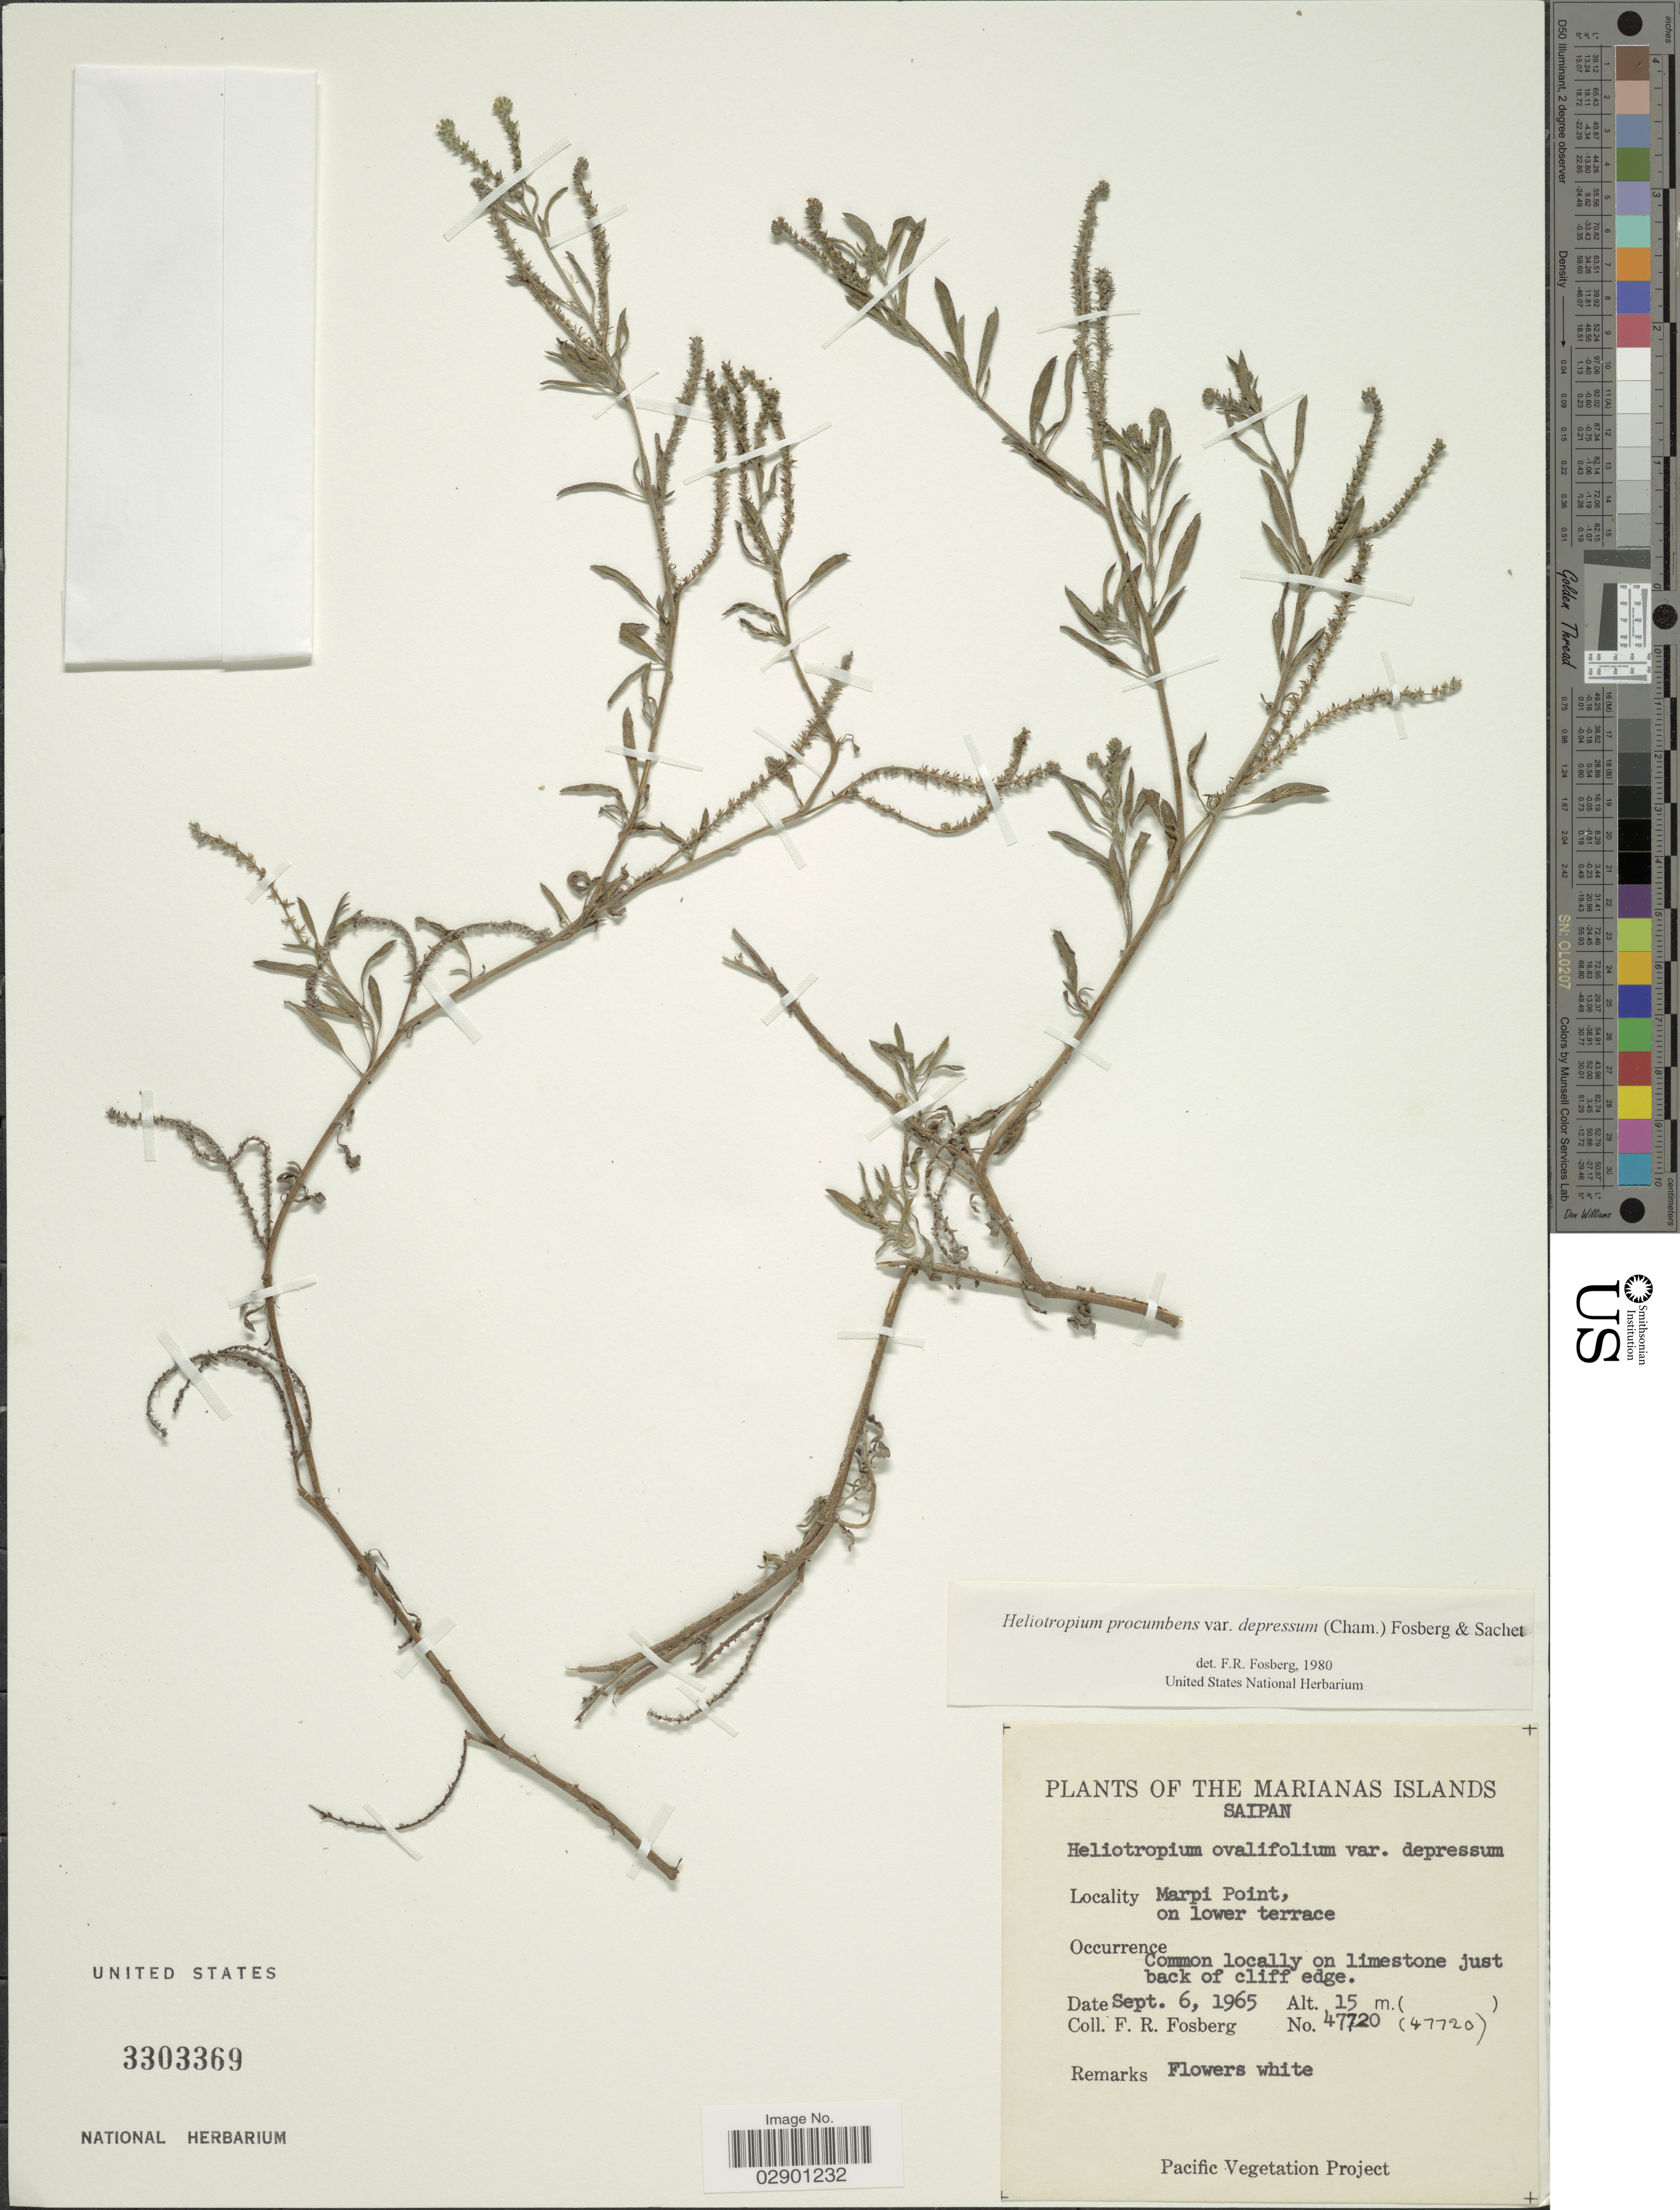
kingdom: Plantae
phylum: Tracheophyta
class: Magnoliopsida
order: Boraginales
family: Heliotropiaceae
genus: Heliotropium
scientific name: Heliotropium procumbens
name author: Mill.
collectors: F. R. Fosberg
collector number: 47720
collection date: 1965-09-06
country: Northern Mariana Islands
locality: Marianas Islands. Saipan. Marpi Point, on lower terrace.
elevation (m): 15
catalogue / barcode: US 3303369